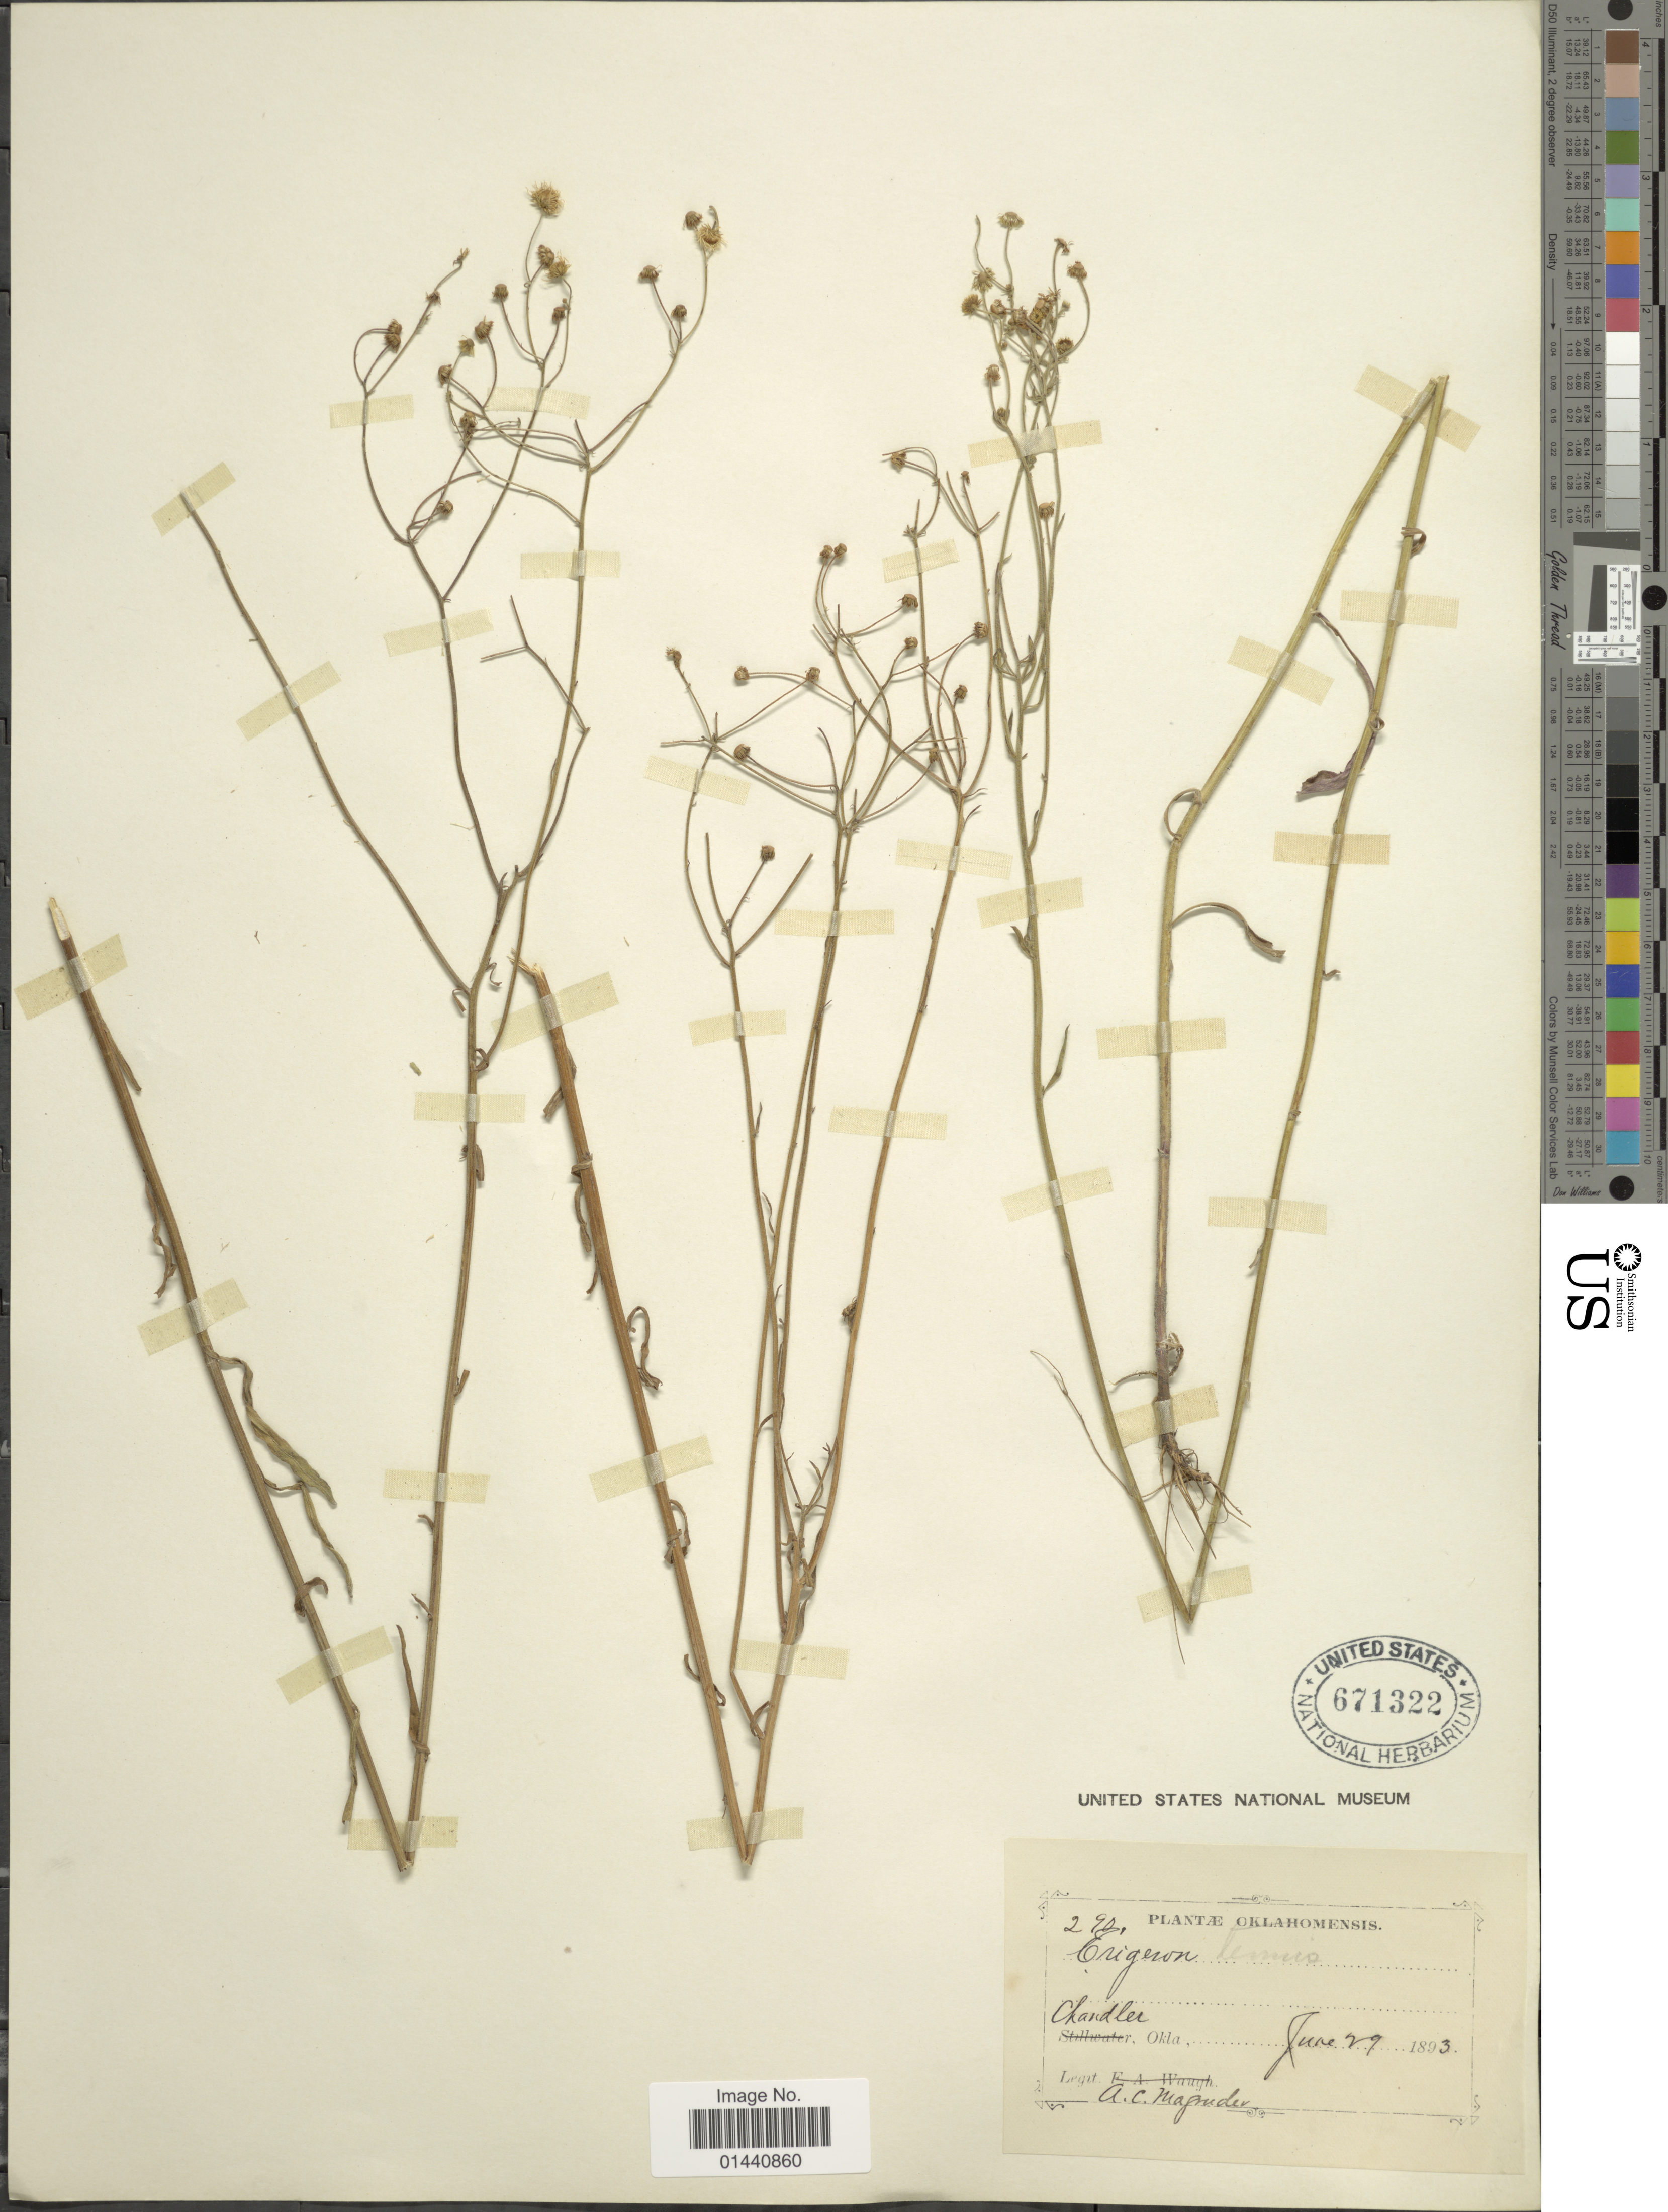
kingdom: Plantae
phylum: Tracheophyta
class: Magnoliopsida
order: Asterales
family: Asteraceae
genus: Erigeron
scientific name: Erigeron tenuis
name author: Torr. & A. Gray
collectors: A. Magruder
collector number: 290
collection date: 1893-06-29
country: United States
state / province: Oklahoma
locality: Chandler Okla.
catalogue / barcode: US 671322